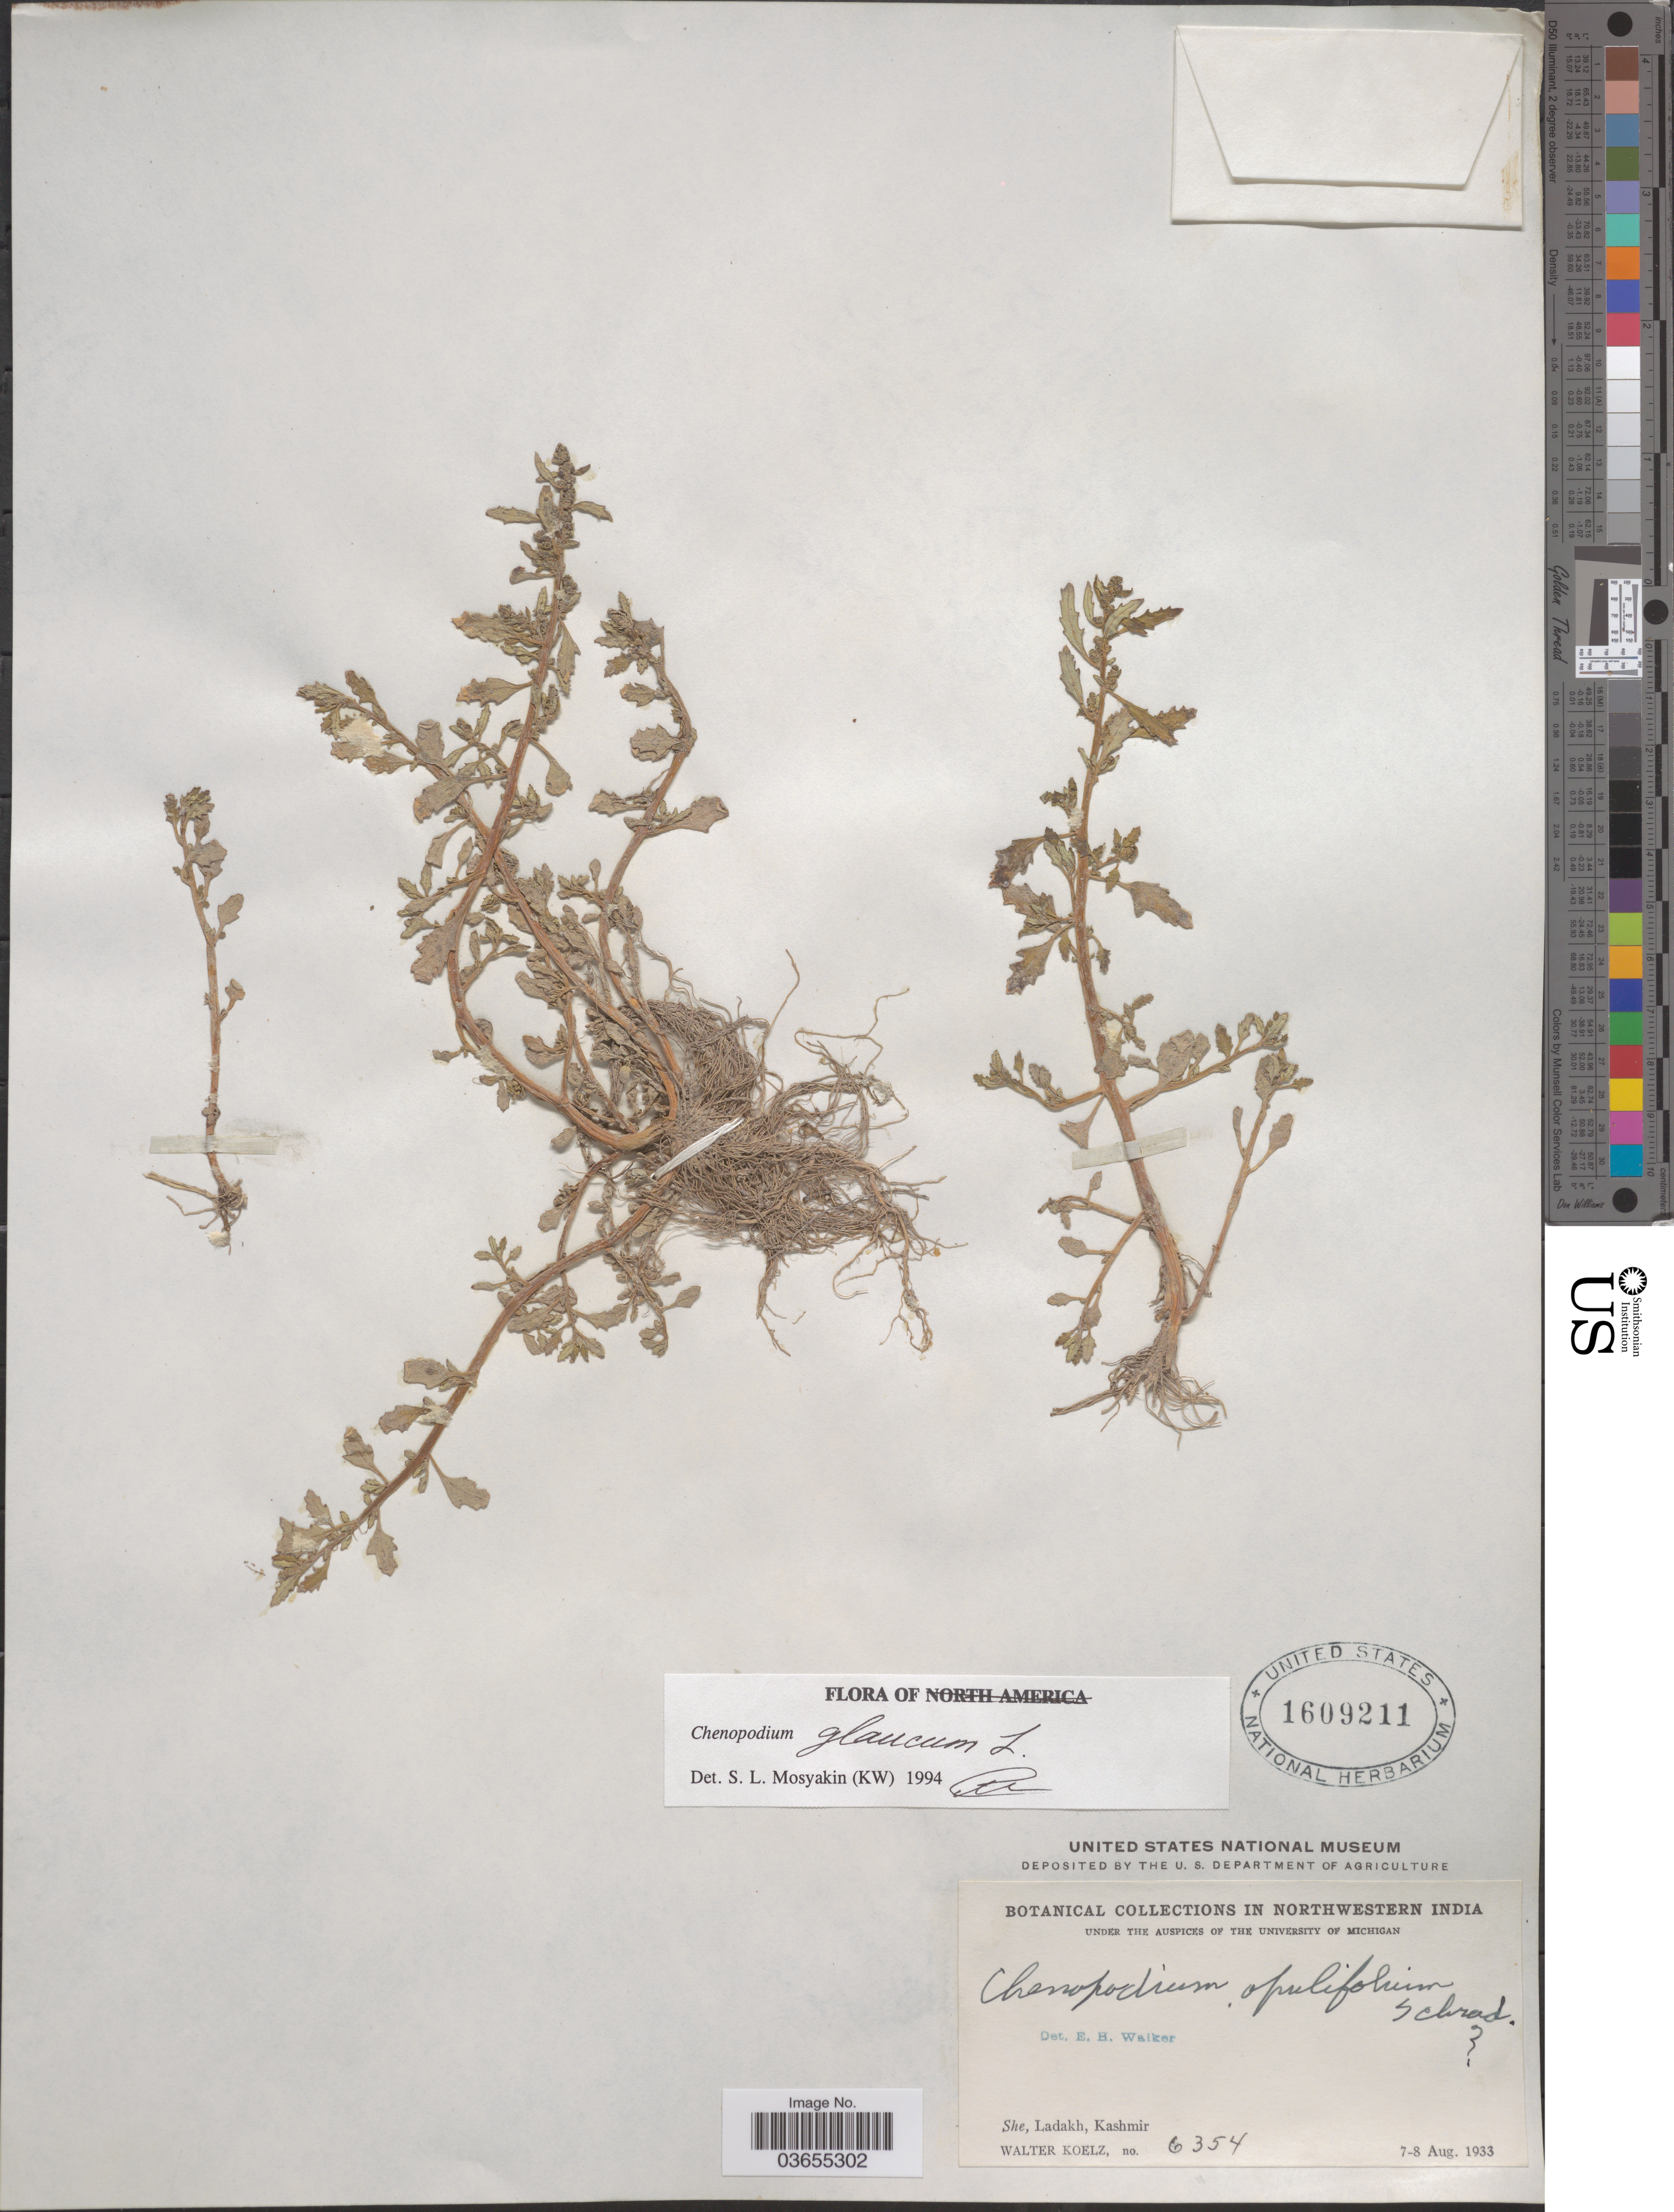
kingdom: Plantae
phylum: Tracheophyta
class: Magnoliopsida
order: Caryophyllales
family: Amaranthaceae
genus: Chenopodium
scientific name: Chenopodium glaucum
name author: L.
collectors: W. N. Koelz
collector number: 6354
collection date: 1933-08-07/1933-08-08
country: India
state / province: Jammu and Kashmir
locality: Northwestern India. She, Ladakh, Kashmir.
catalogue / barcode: US 1609211